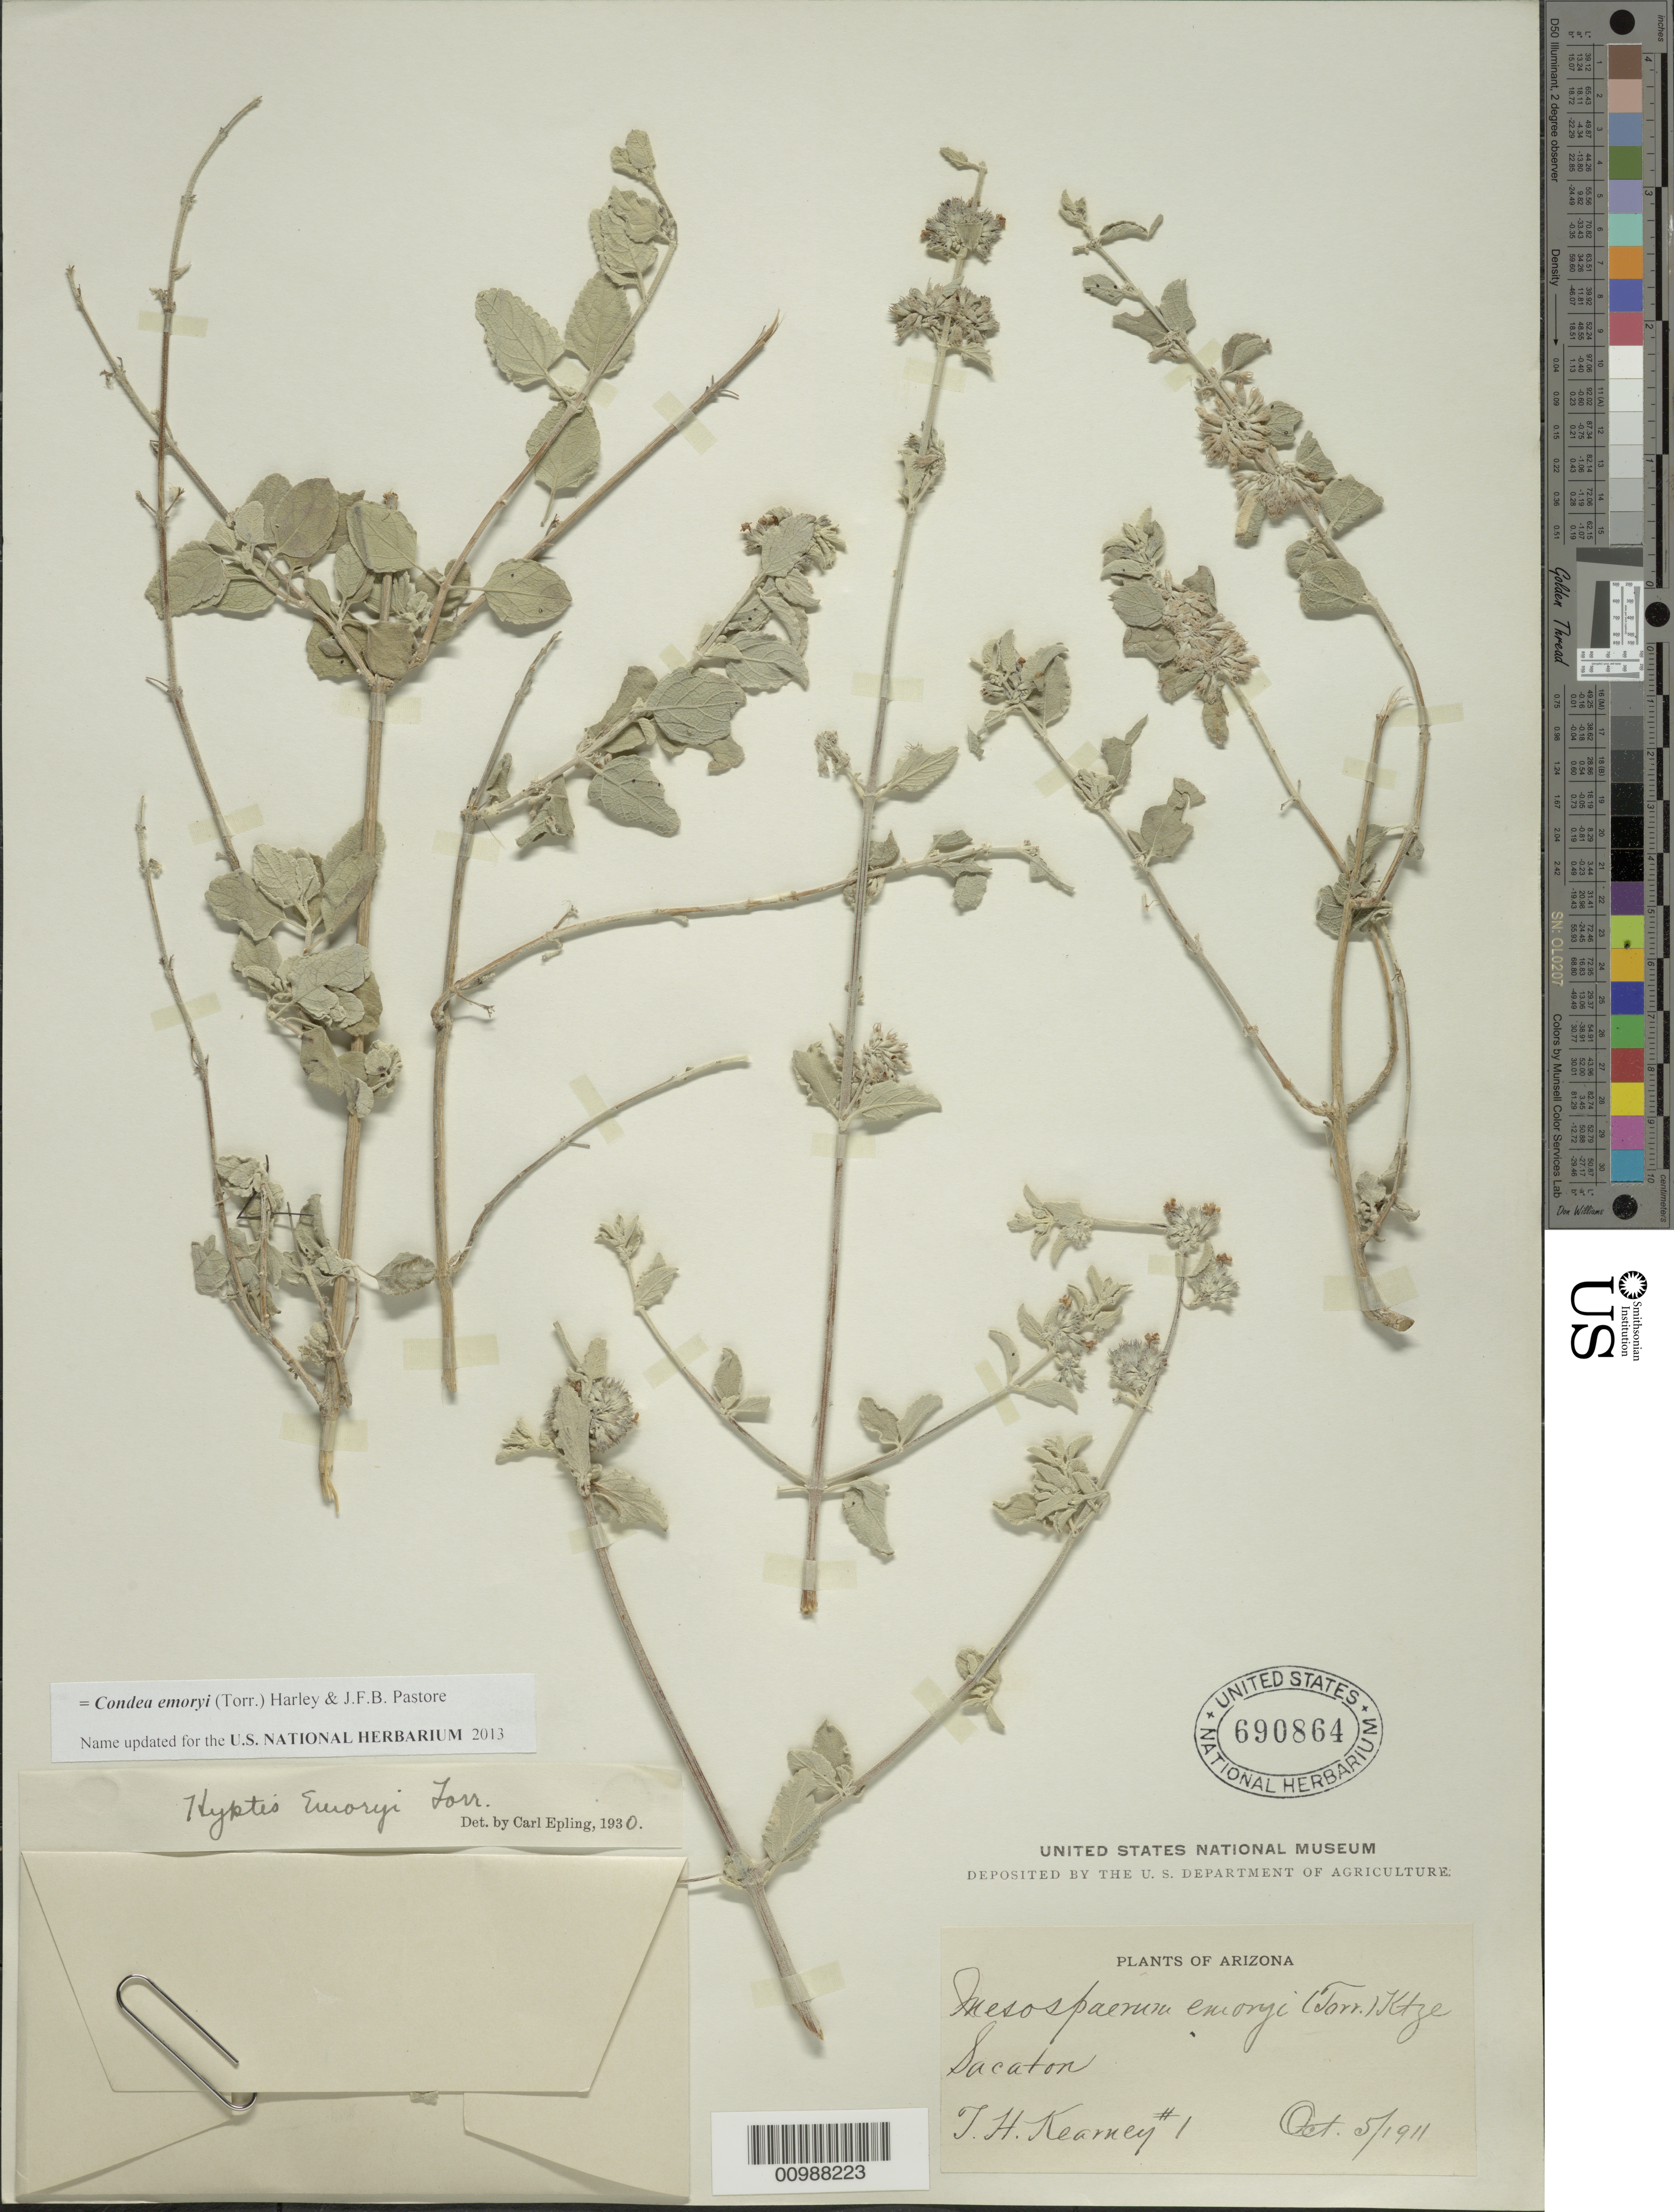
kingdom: Plantae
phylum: Tracheophyta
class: Magnoliopsida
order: Lamiales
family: Lamiaceae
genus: Condea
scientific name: Condea emoryi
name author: (Torr.) Harley & J.F.B. Pastore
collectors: T. H. Kearney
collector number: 1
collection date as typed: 05 Oct 1911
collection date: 1911-10-05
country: United States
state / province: Arizona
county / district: Pinal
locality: Sacaton.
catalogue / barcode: US 690864